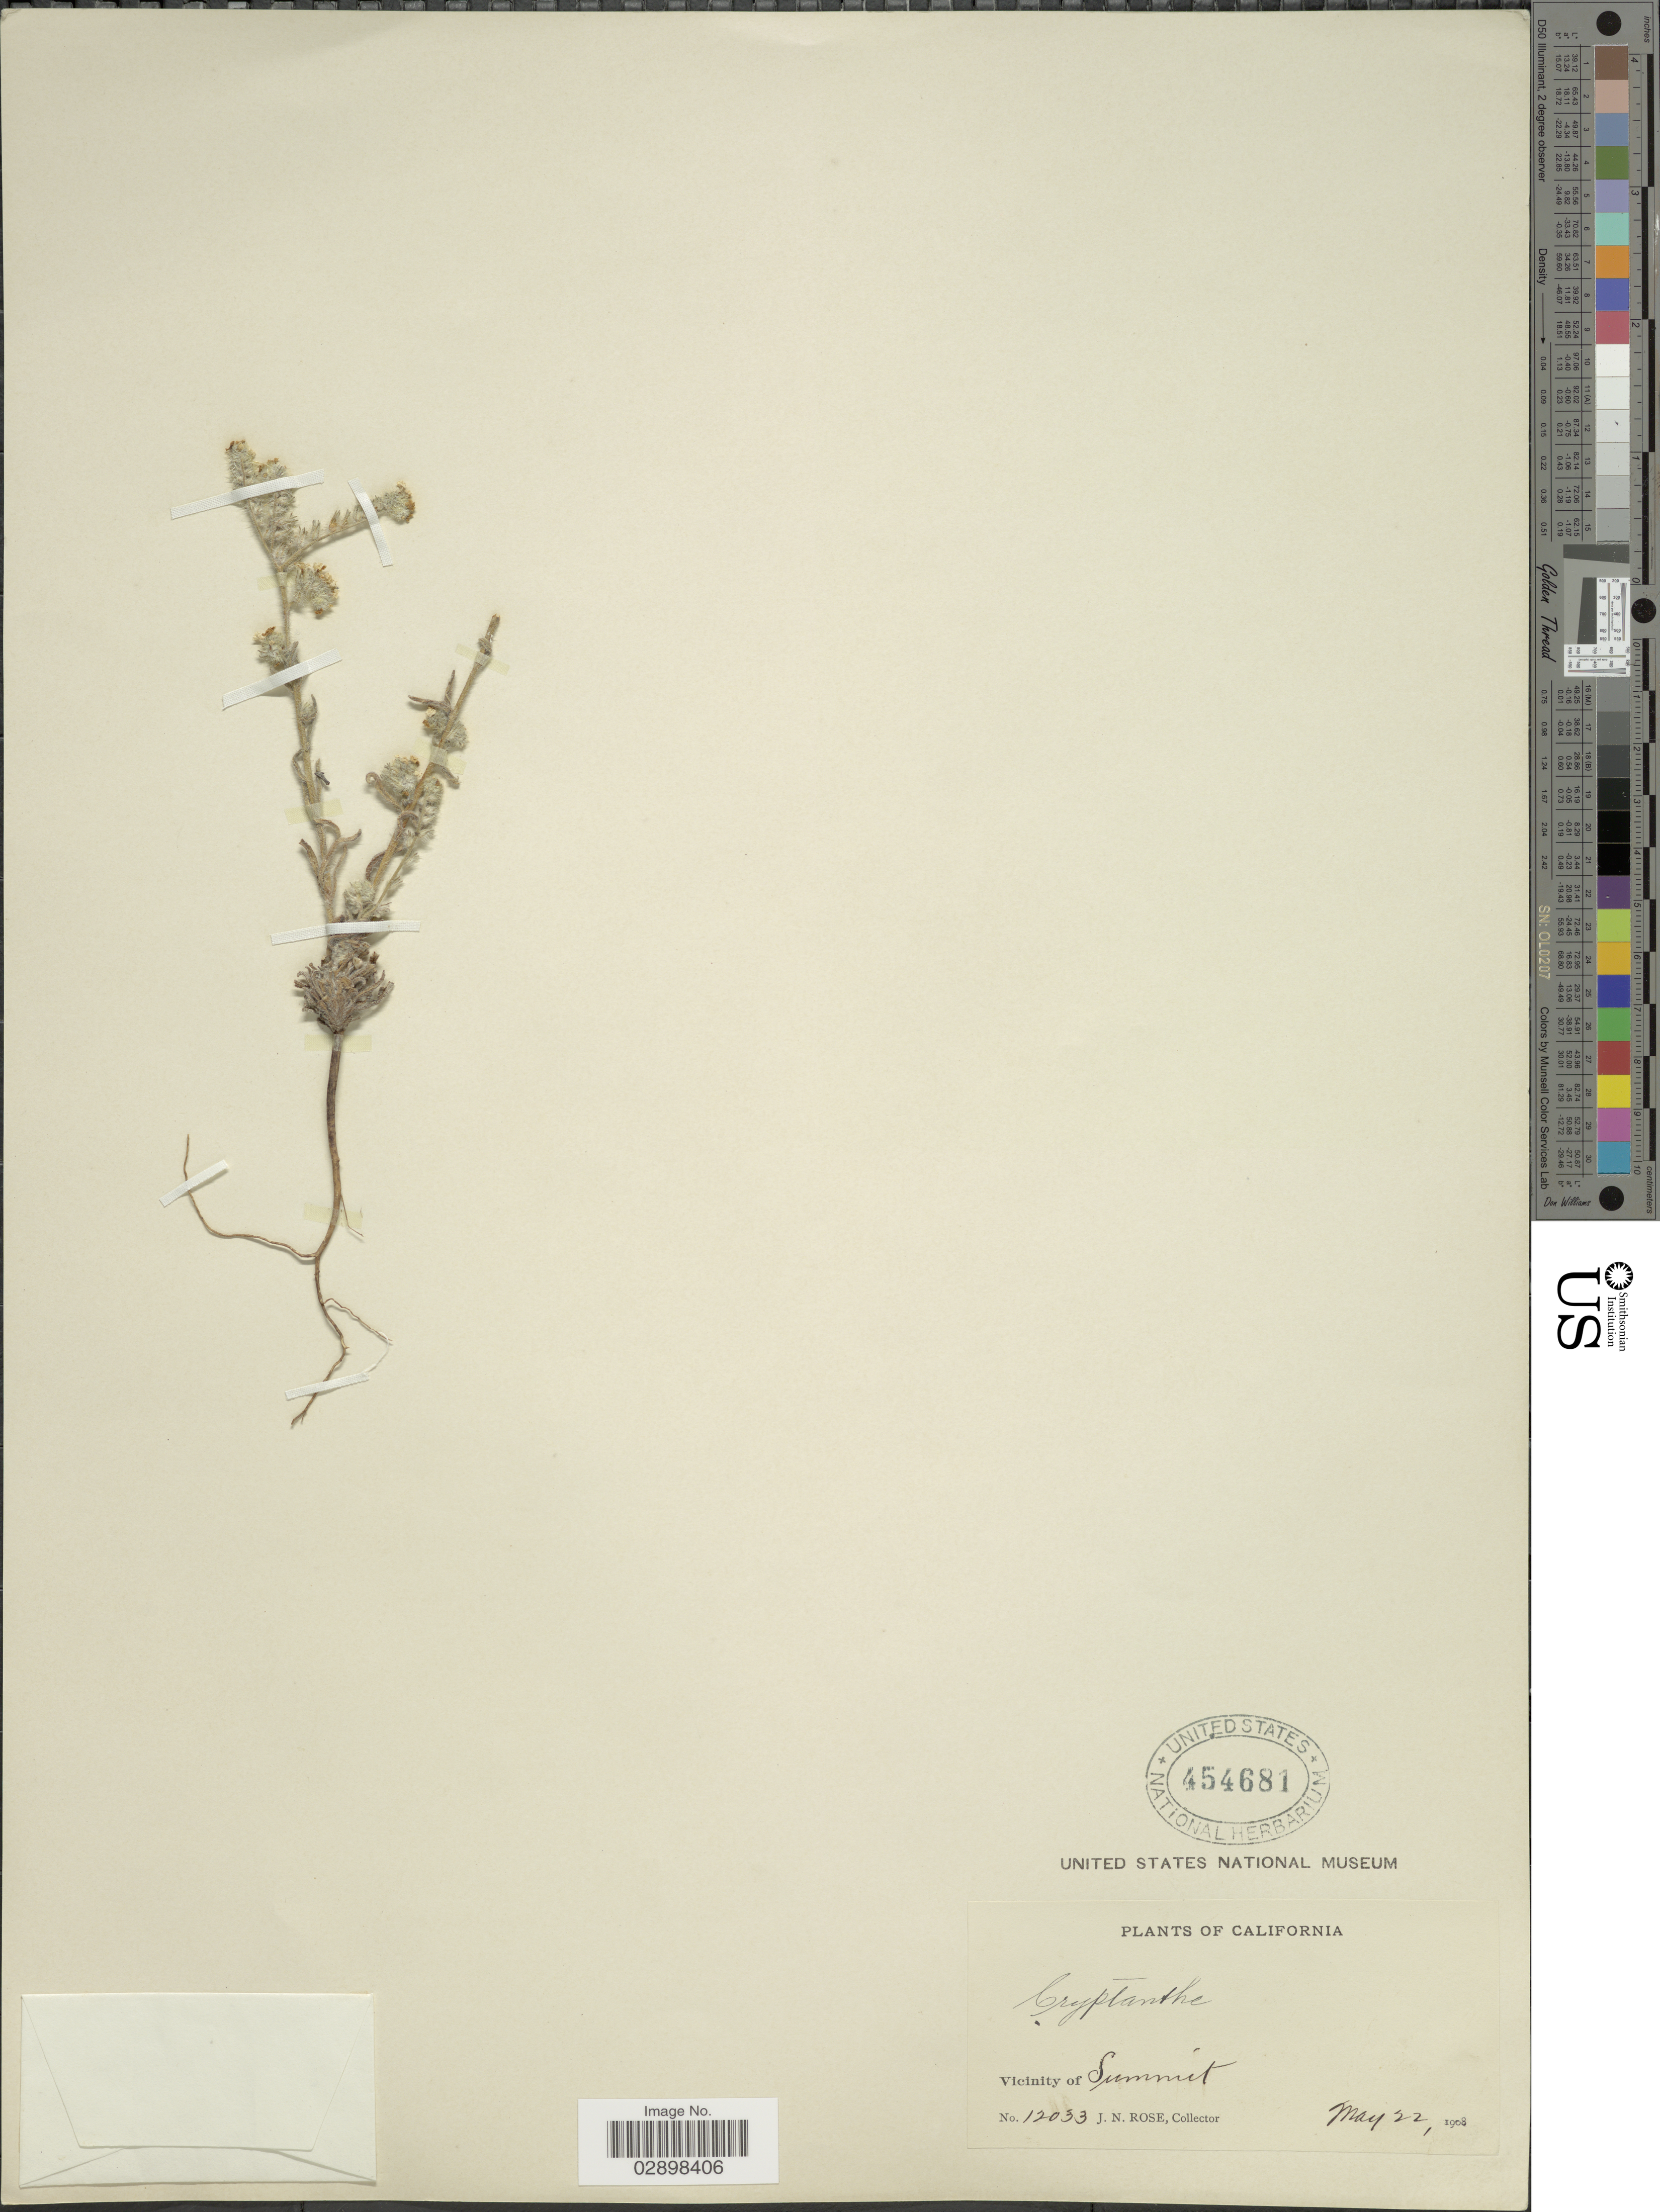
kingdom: Plantae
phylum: Tracheophyta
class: Magnoliopsida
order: Boraginales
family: Boraginaceae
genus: Cryptantha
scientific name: Cryptantha sp.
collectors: J. N. Rose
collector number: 12033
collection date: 1908-05-22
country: United States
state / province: California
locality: Vicinity of Summit.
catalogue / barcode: US 454681